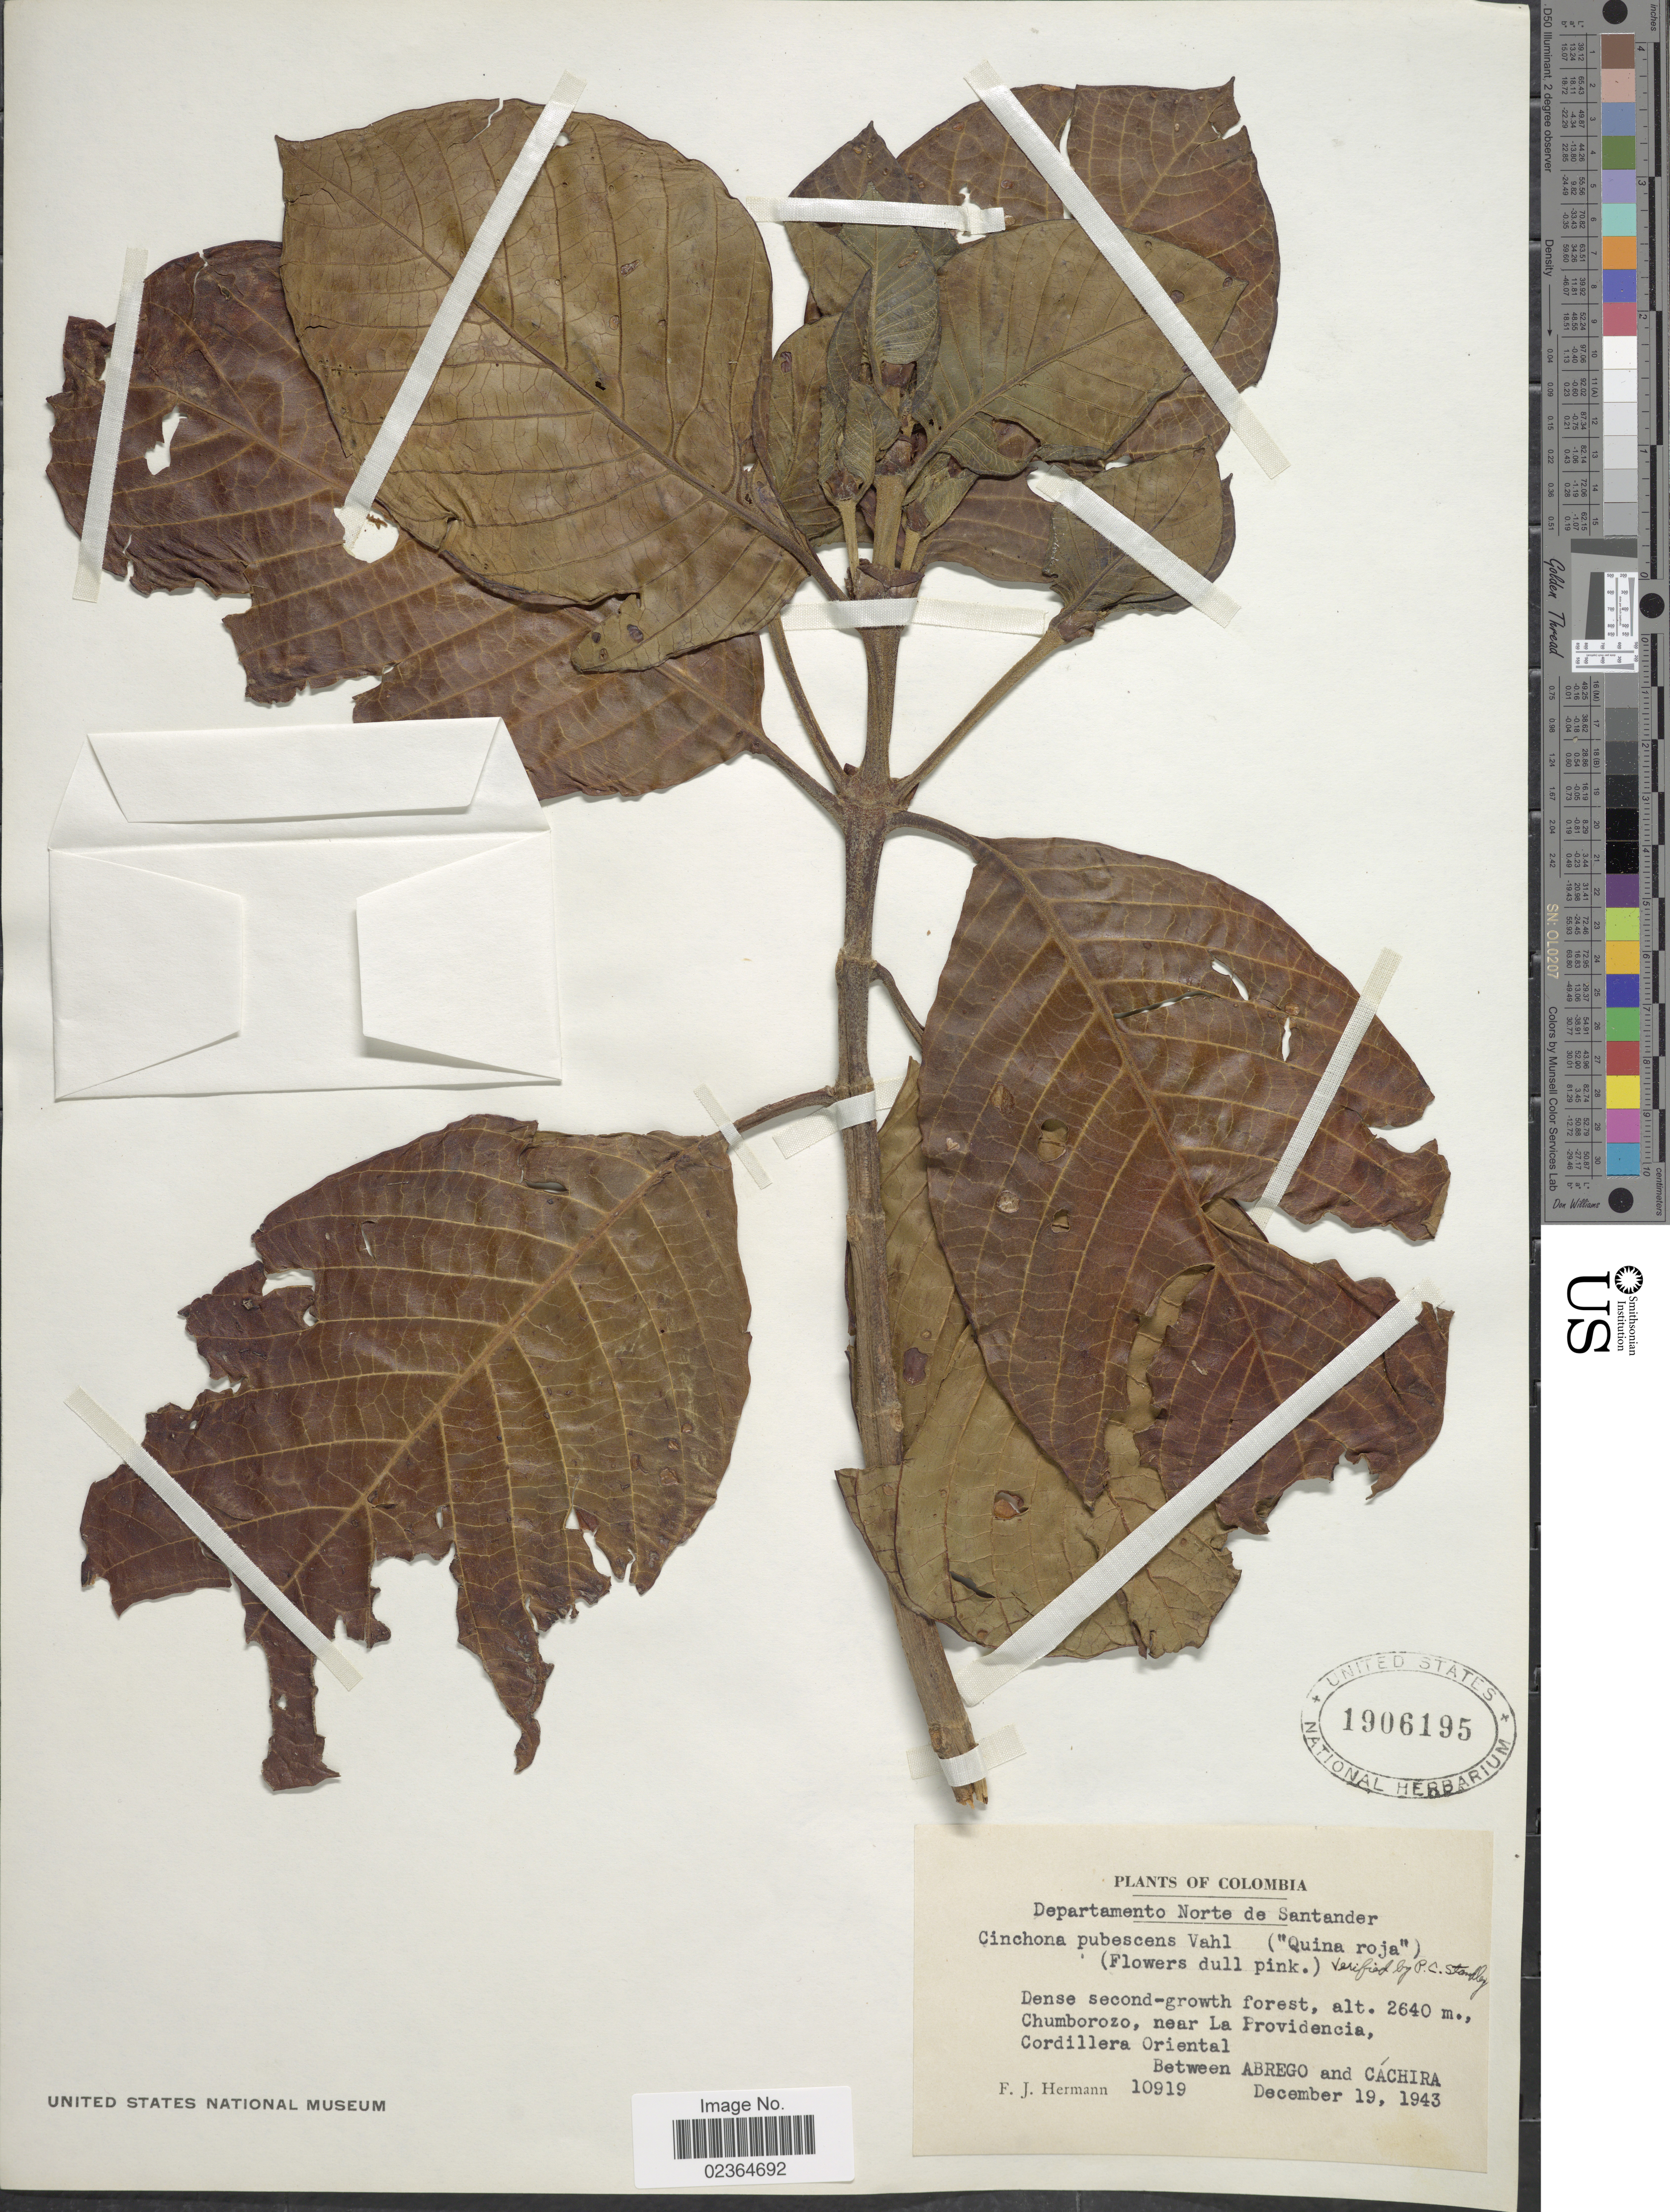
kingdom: Plantae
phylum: Tracheophyta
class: Magnoliopsida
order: Gentianales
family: Rubiaceae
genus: Cinchona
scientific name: Cinchona pubescens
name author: Vahl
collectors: F. J. Hermann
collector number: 10919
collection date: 1943-12-19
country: Colombia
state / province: Norte de Santander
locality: Chumborozo, near La Providencia, Cordillera Oriental, Between Abrego and Cáchira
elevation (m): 2640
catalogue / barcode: US 1906195